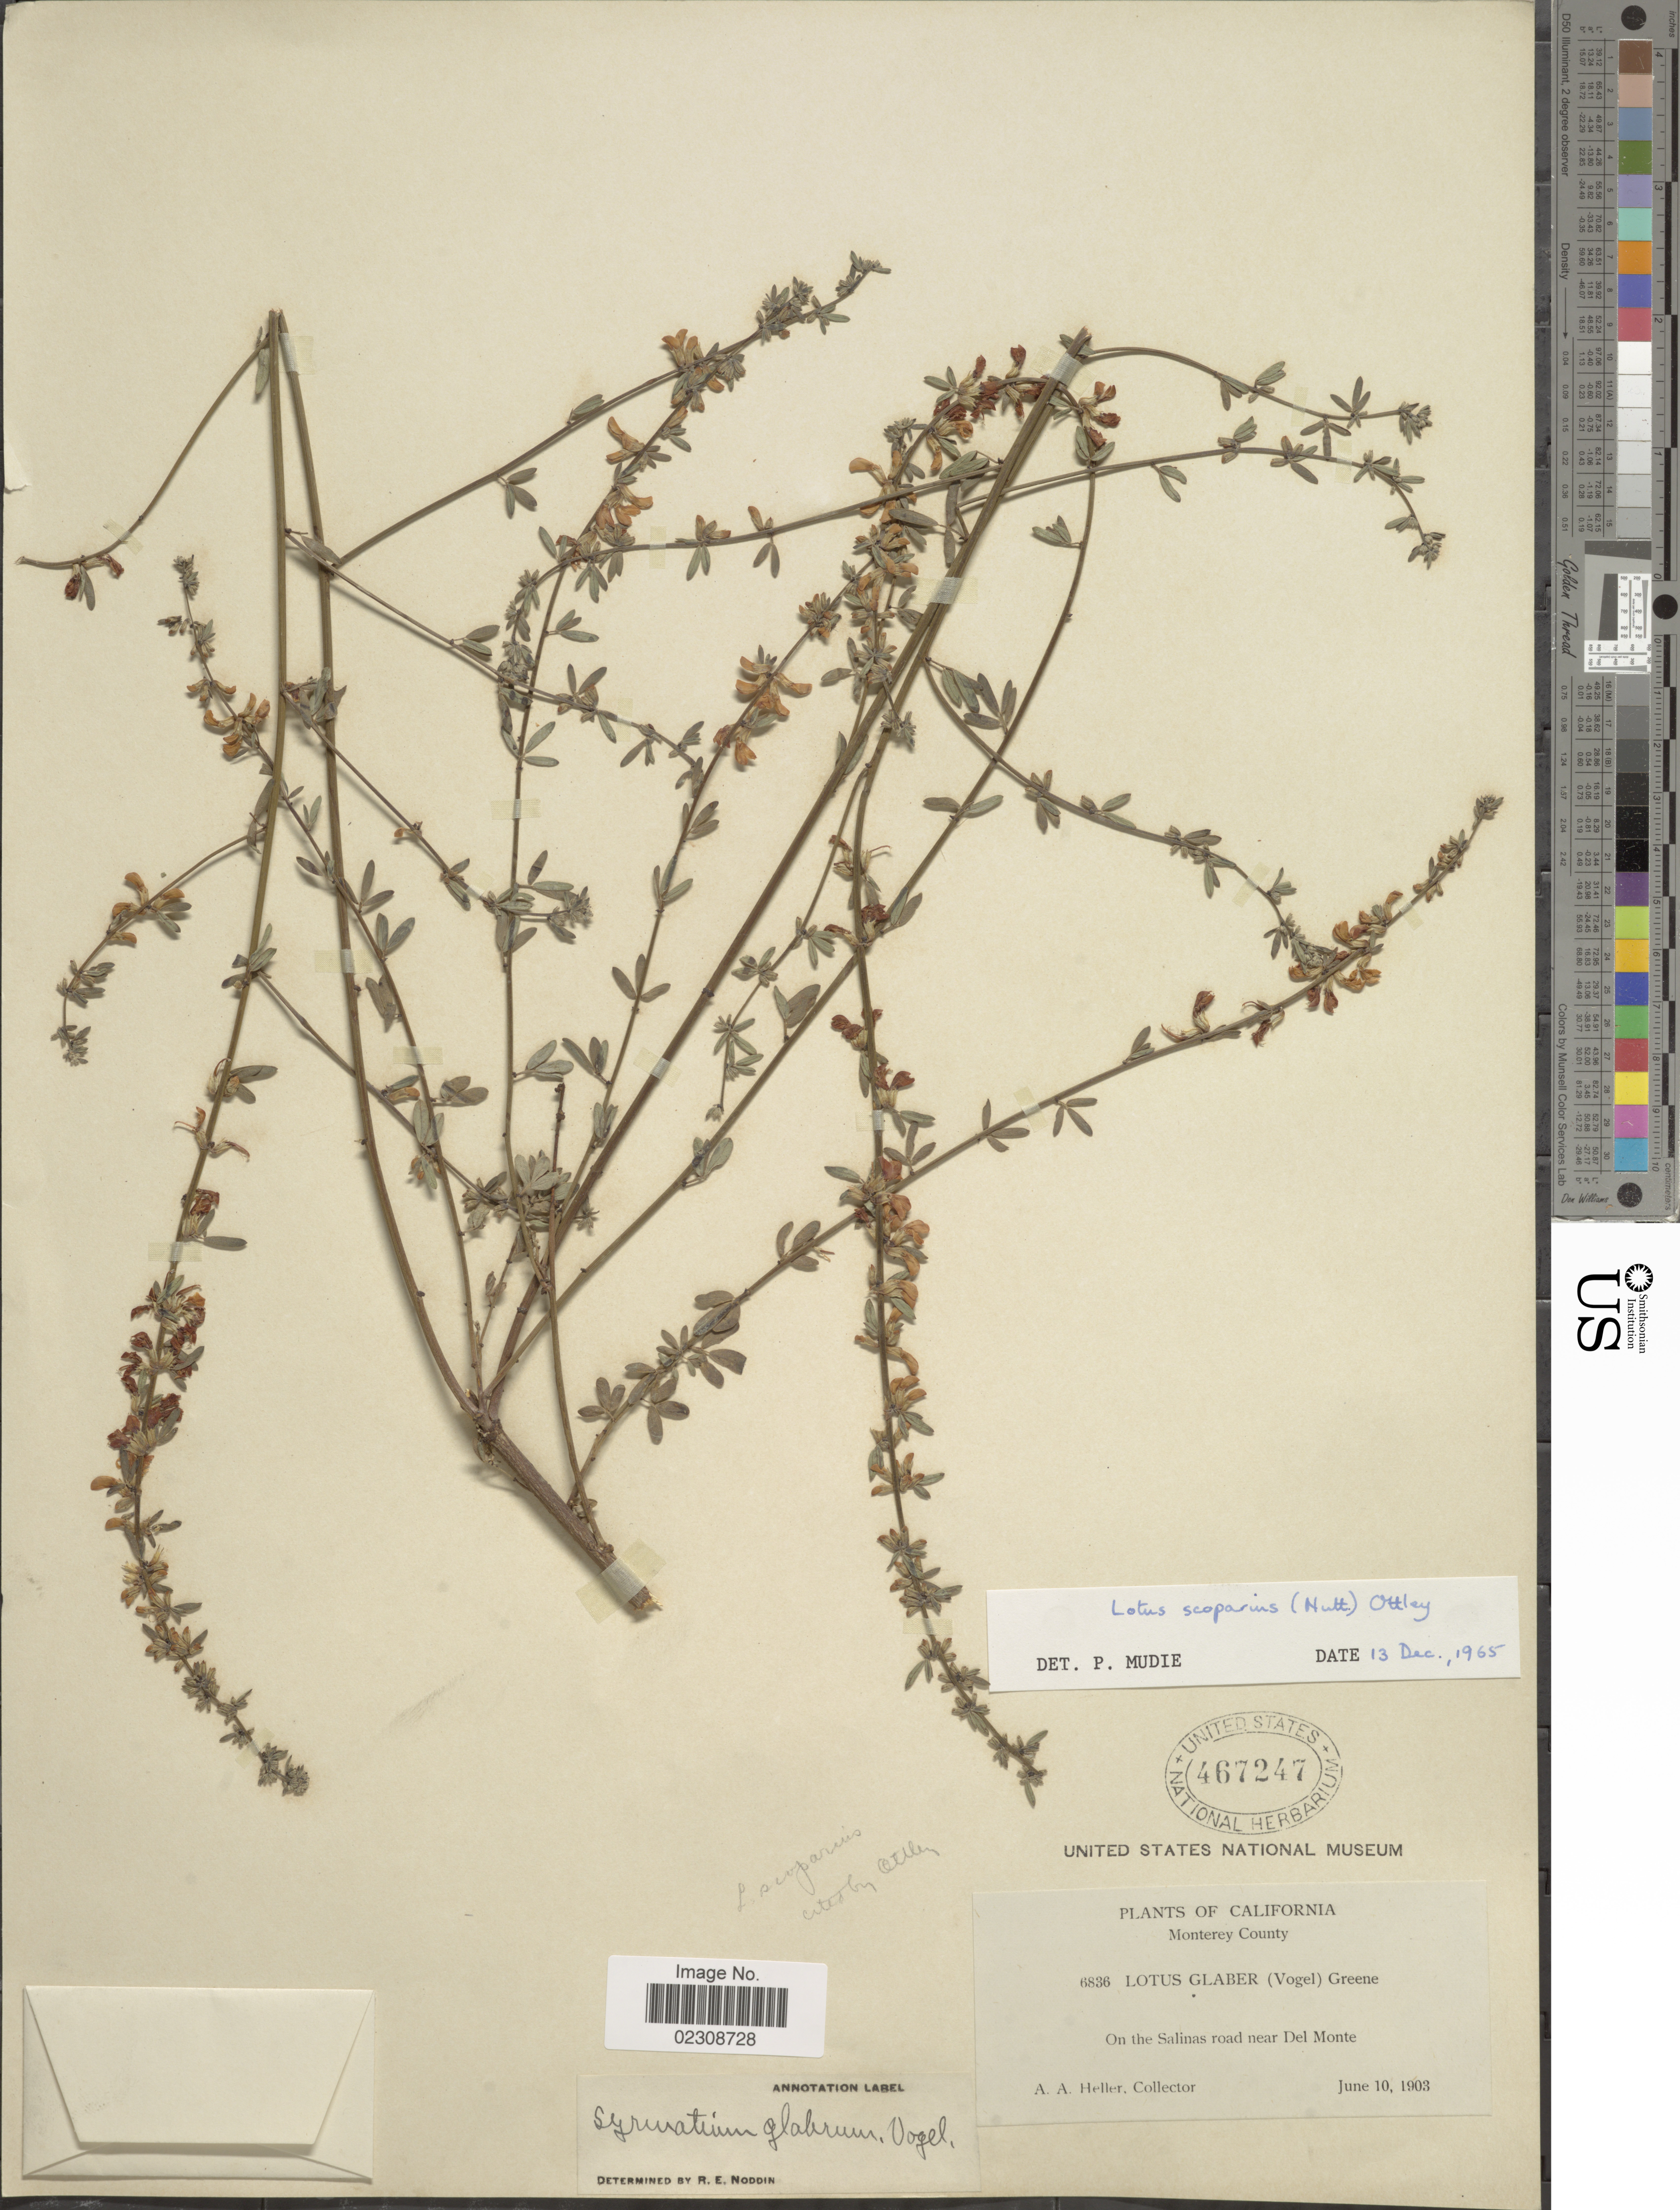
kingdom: Plantae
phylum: Tracheophyta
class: Magnoliopsida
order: Fabales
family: Fabaceae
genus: Syrmatium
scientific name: Syrmatium glabrum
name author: Vogel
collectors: A. A. Heller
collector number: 6836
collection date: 1903-06-10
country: United States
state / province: California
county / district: Monterey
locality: Monterey County. On the Salinas road near Del Monte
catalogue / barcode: US 467247